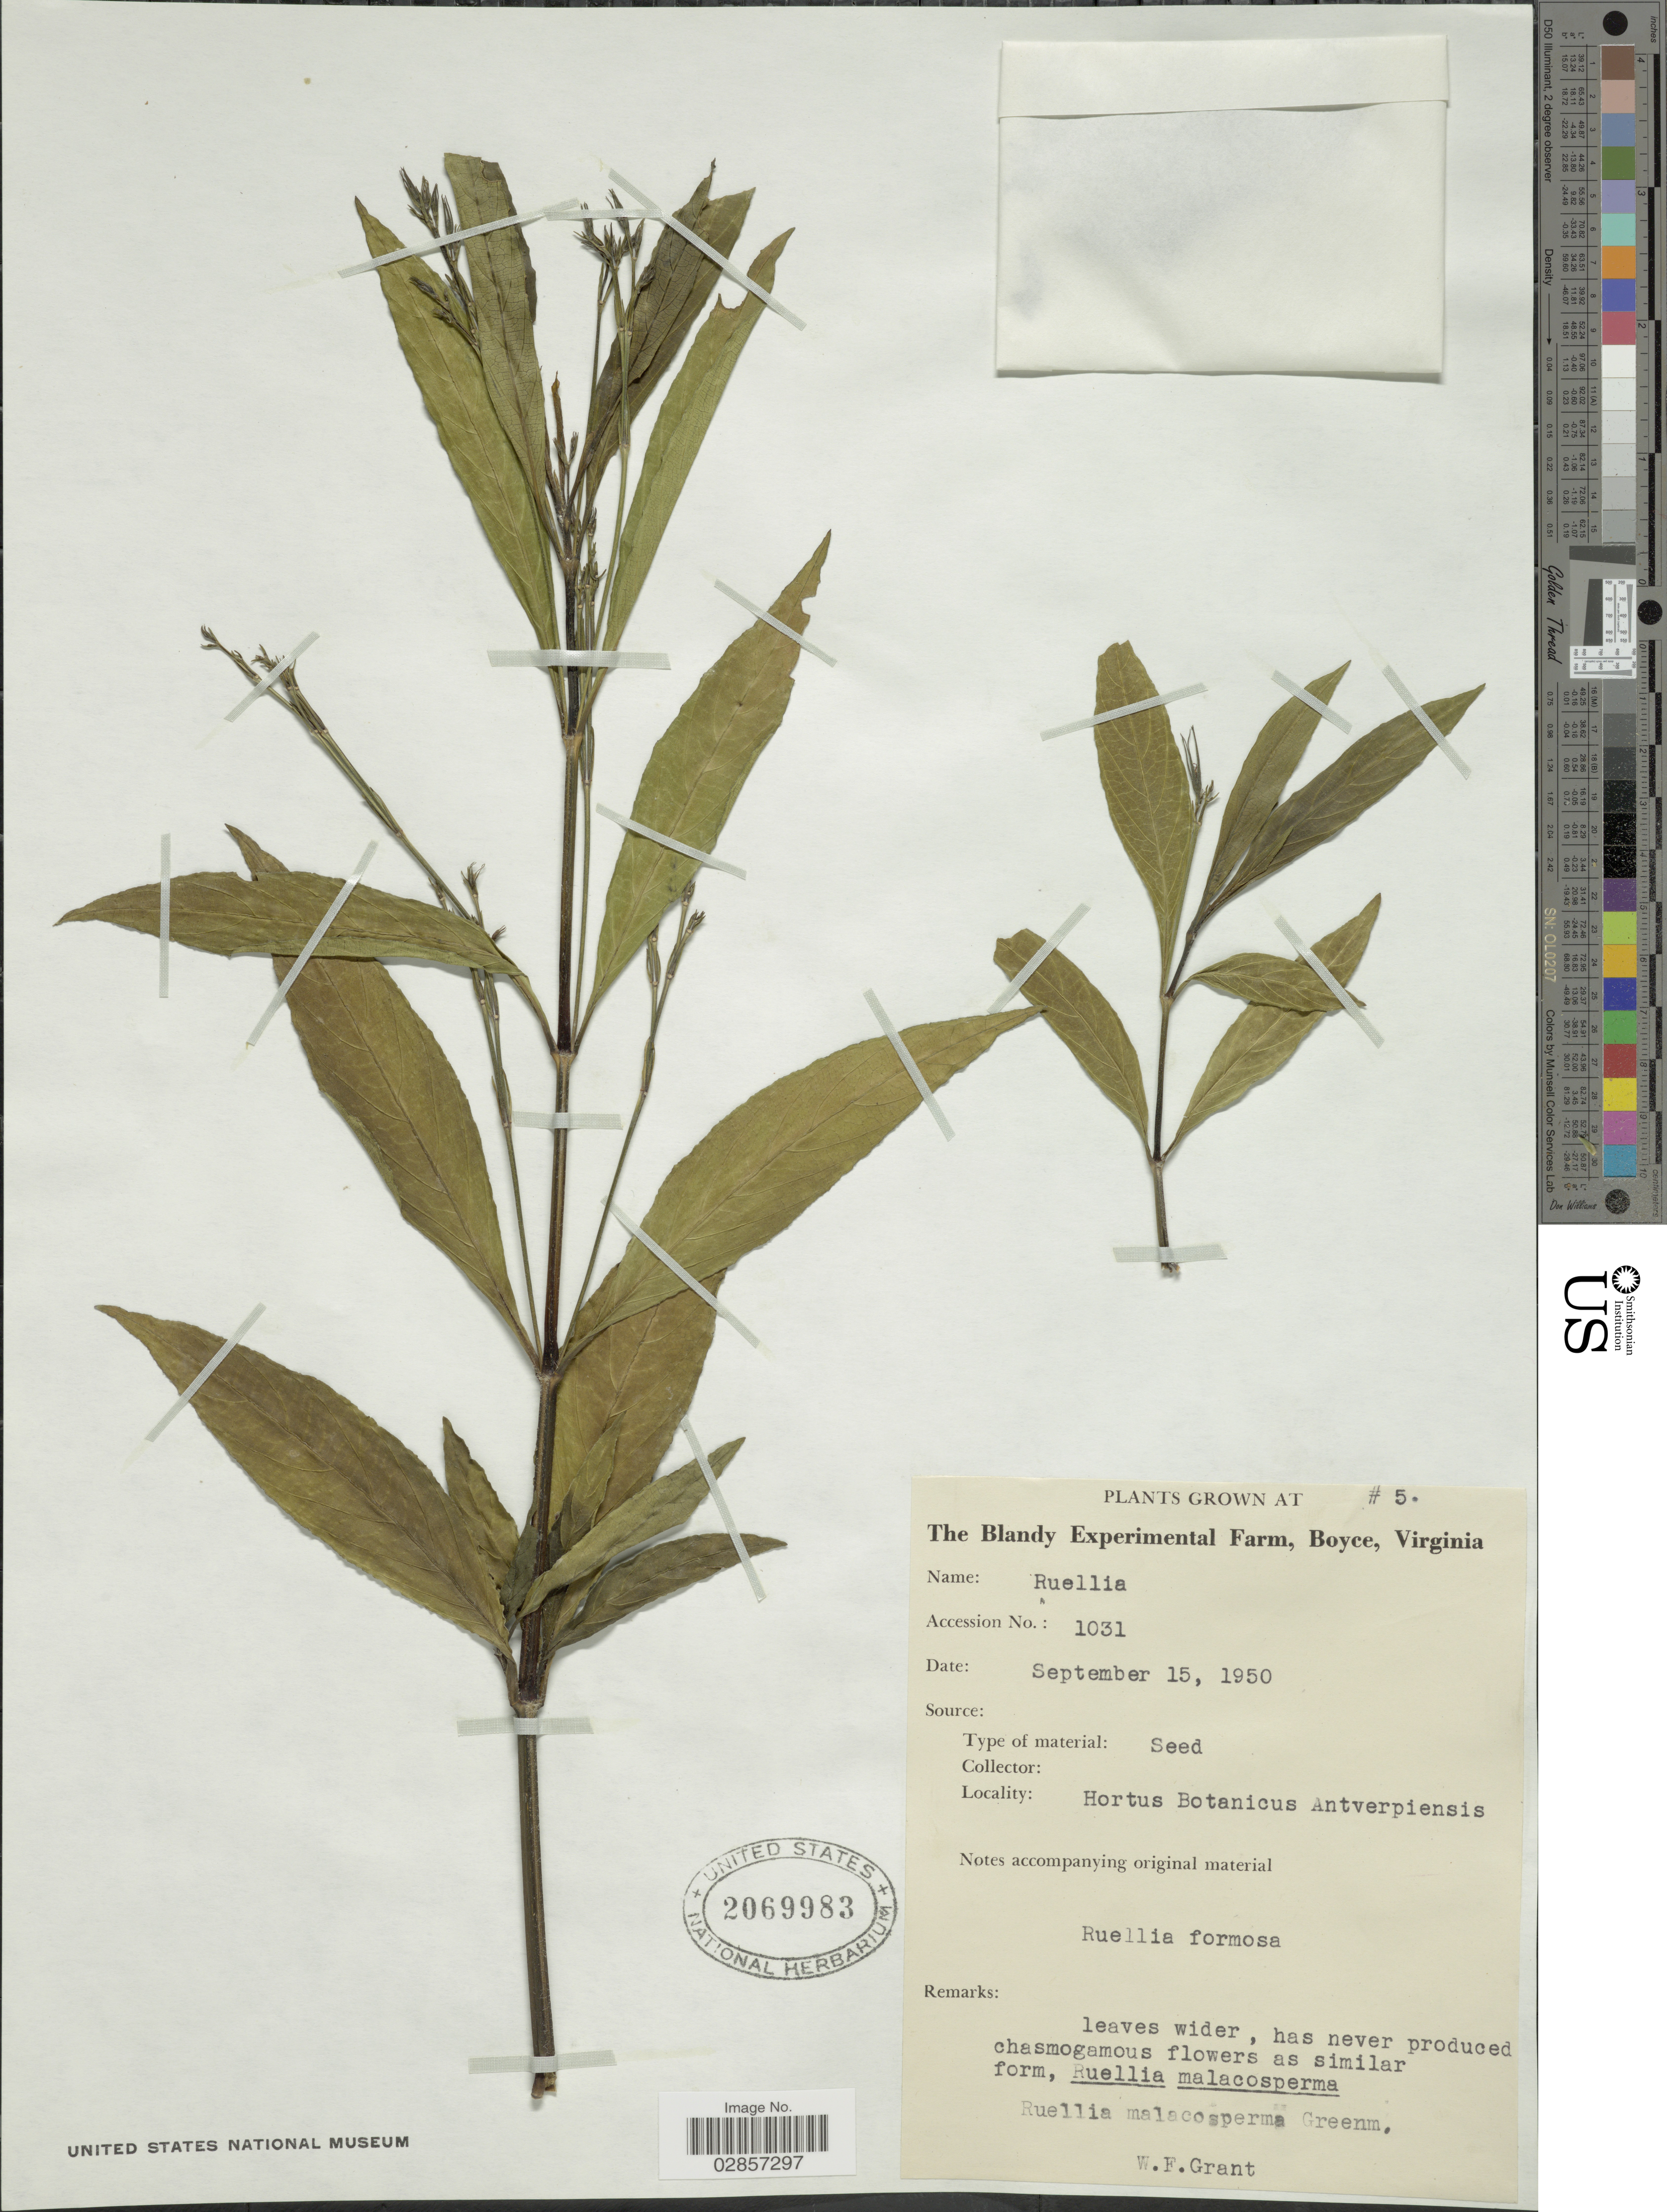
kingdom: Plantae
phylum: Tracheophyta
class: Magnoliopsida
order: Lamiales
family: Acanthaceae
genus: Ruellia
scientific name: Ruellia malacosperma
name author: Greenm.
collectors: W. Grant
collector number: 5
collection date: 1950-09-15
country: United States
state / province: Virginia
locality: The Blandy Experimental Farm, Boyce, Virginia.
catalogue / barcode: US 2069983